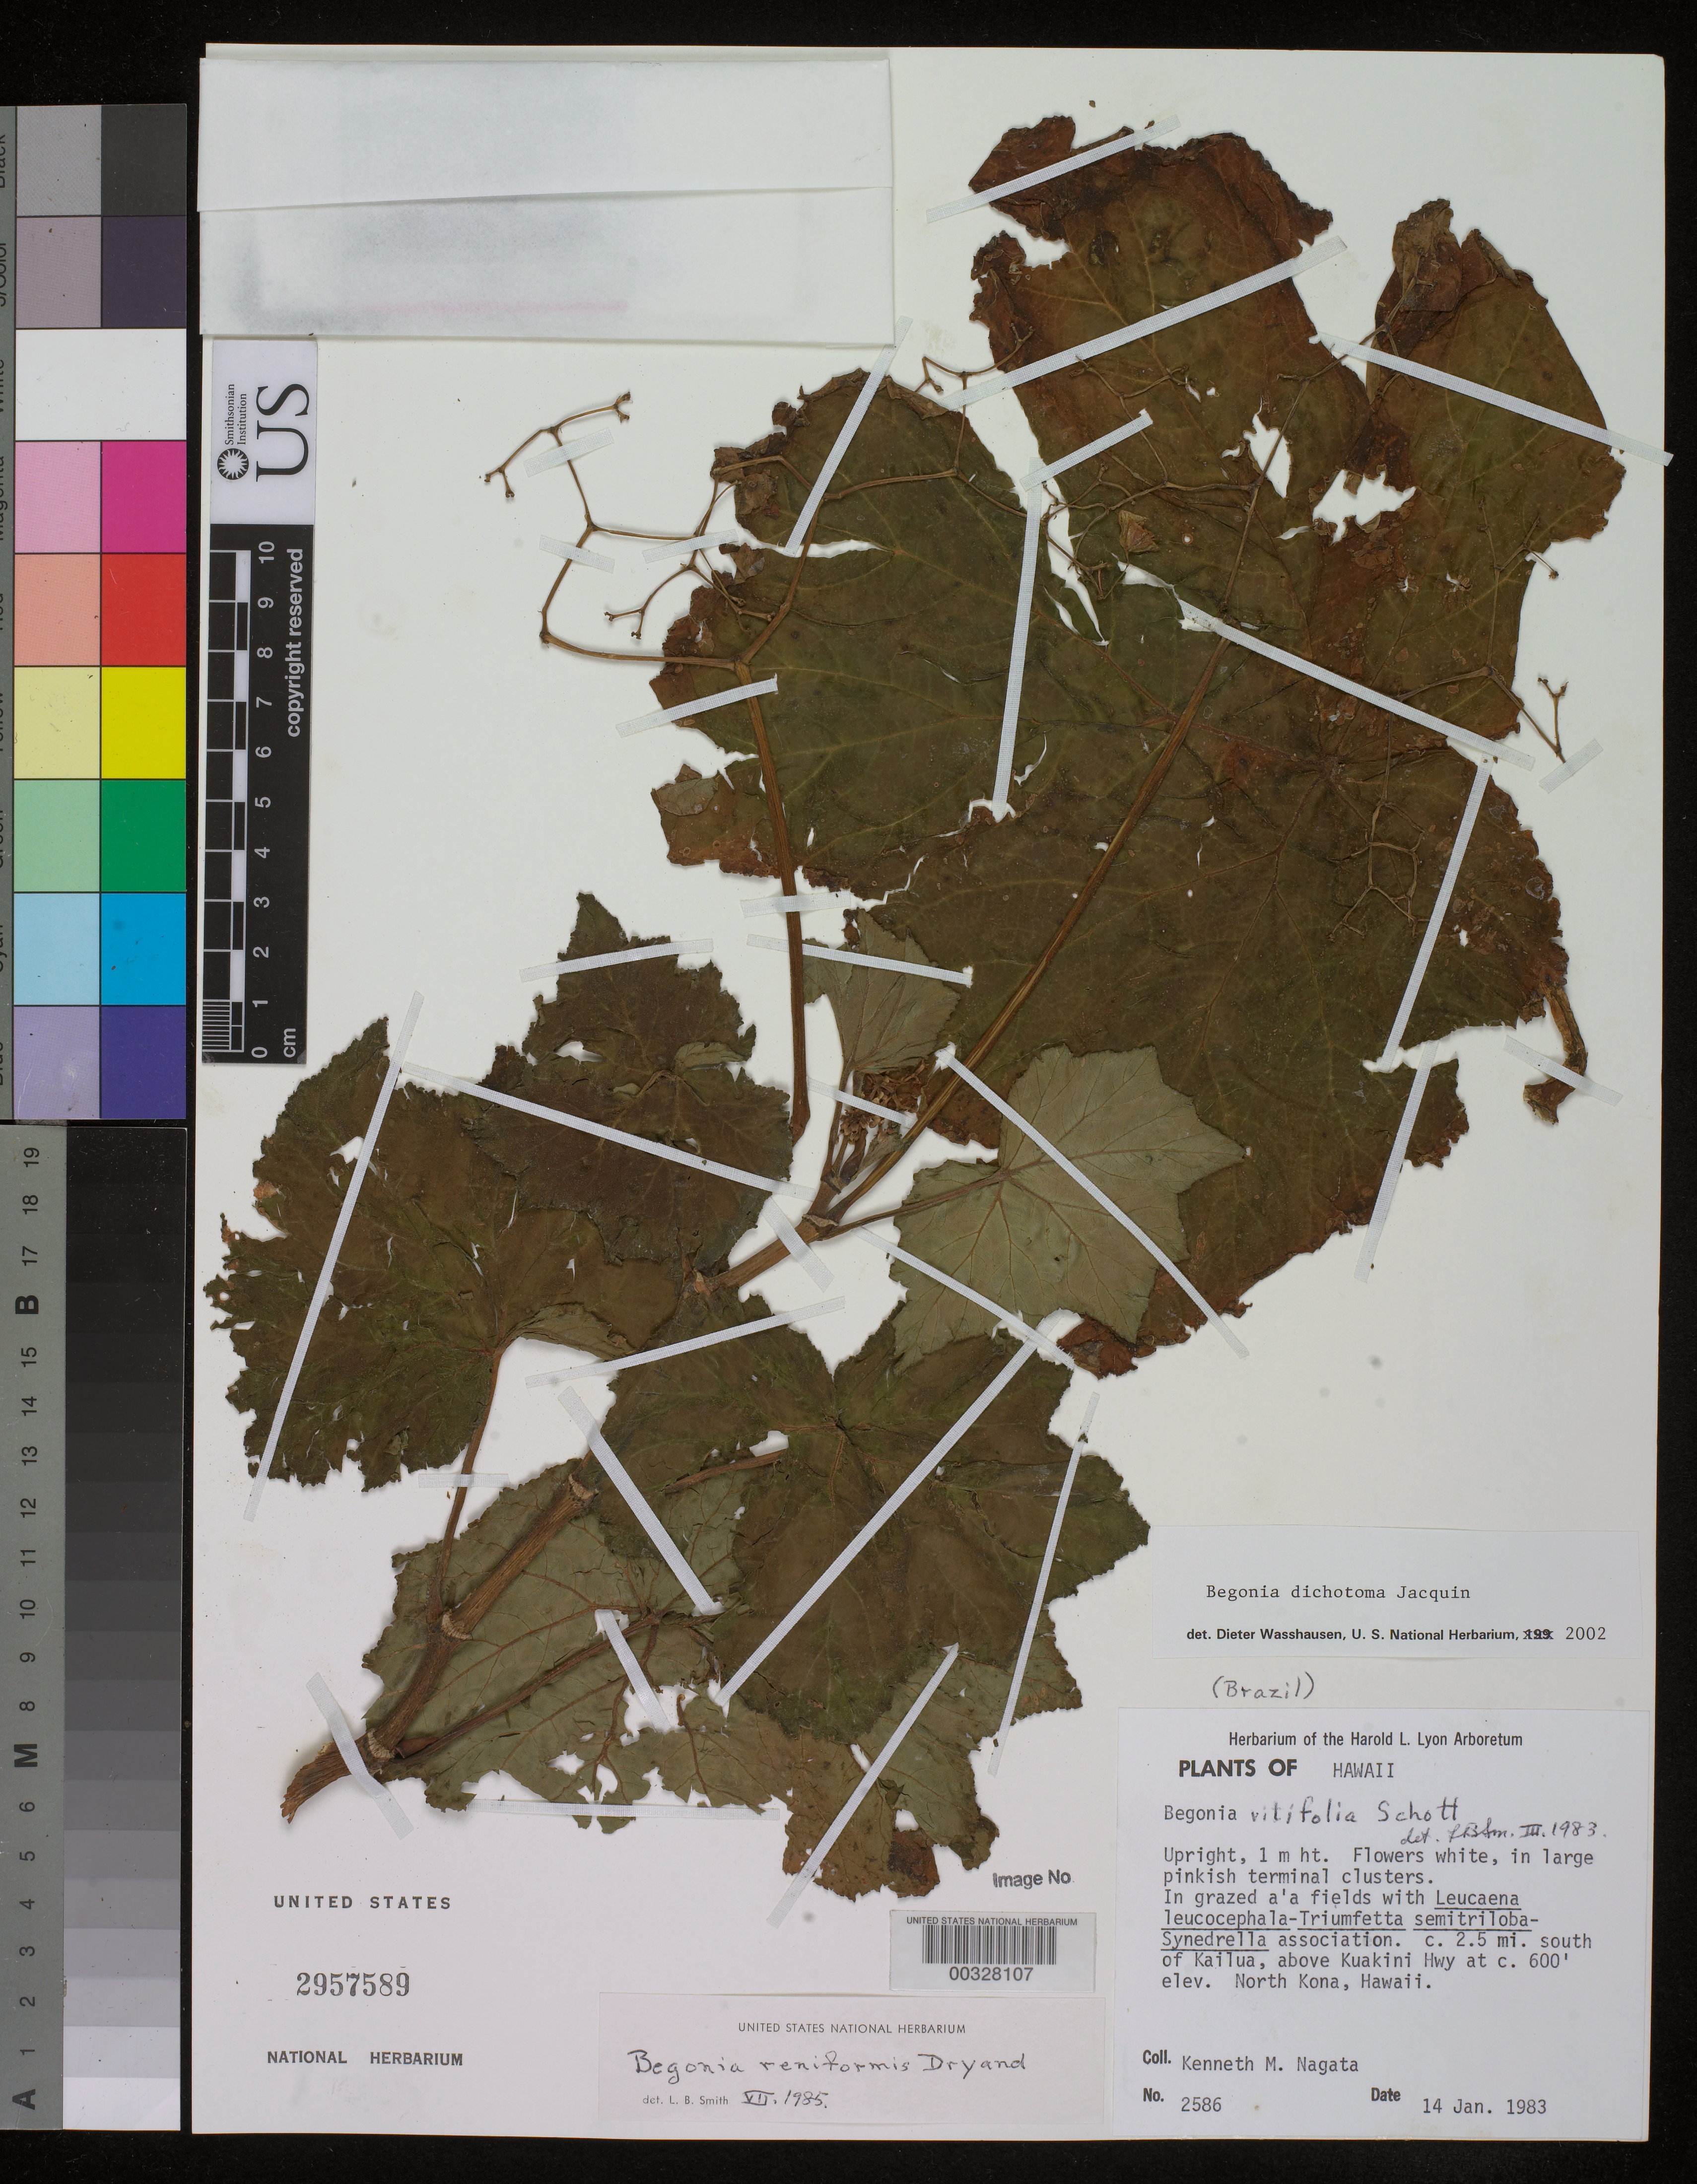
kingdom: Plantae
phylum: Tracheophyta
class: Magnoliopsida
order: Cucurbitales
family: Begoniaceae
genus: Begonia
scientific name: Begonia reniformis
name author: Dryand.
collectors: K. Nagata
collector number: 2586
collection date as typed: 14 Jan 1983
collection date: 1983-01-14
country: United States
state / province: Hawaii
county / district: Hawaii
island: Hawaii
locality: Ca. 2.5 mi s of kailua, above kuakini highway, north kona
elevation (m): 183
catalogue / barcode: US 2957589